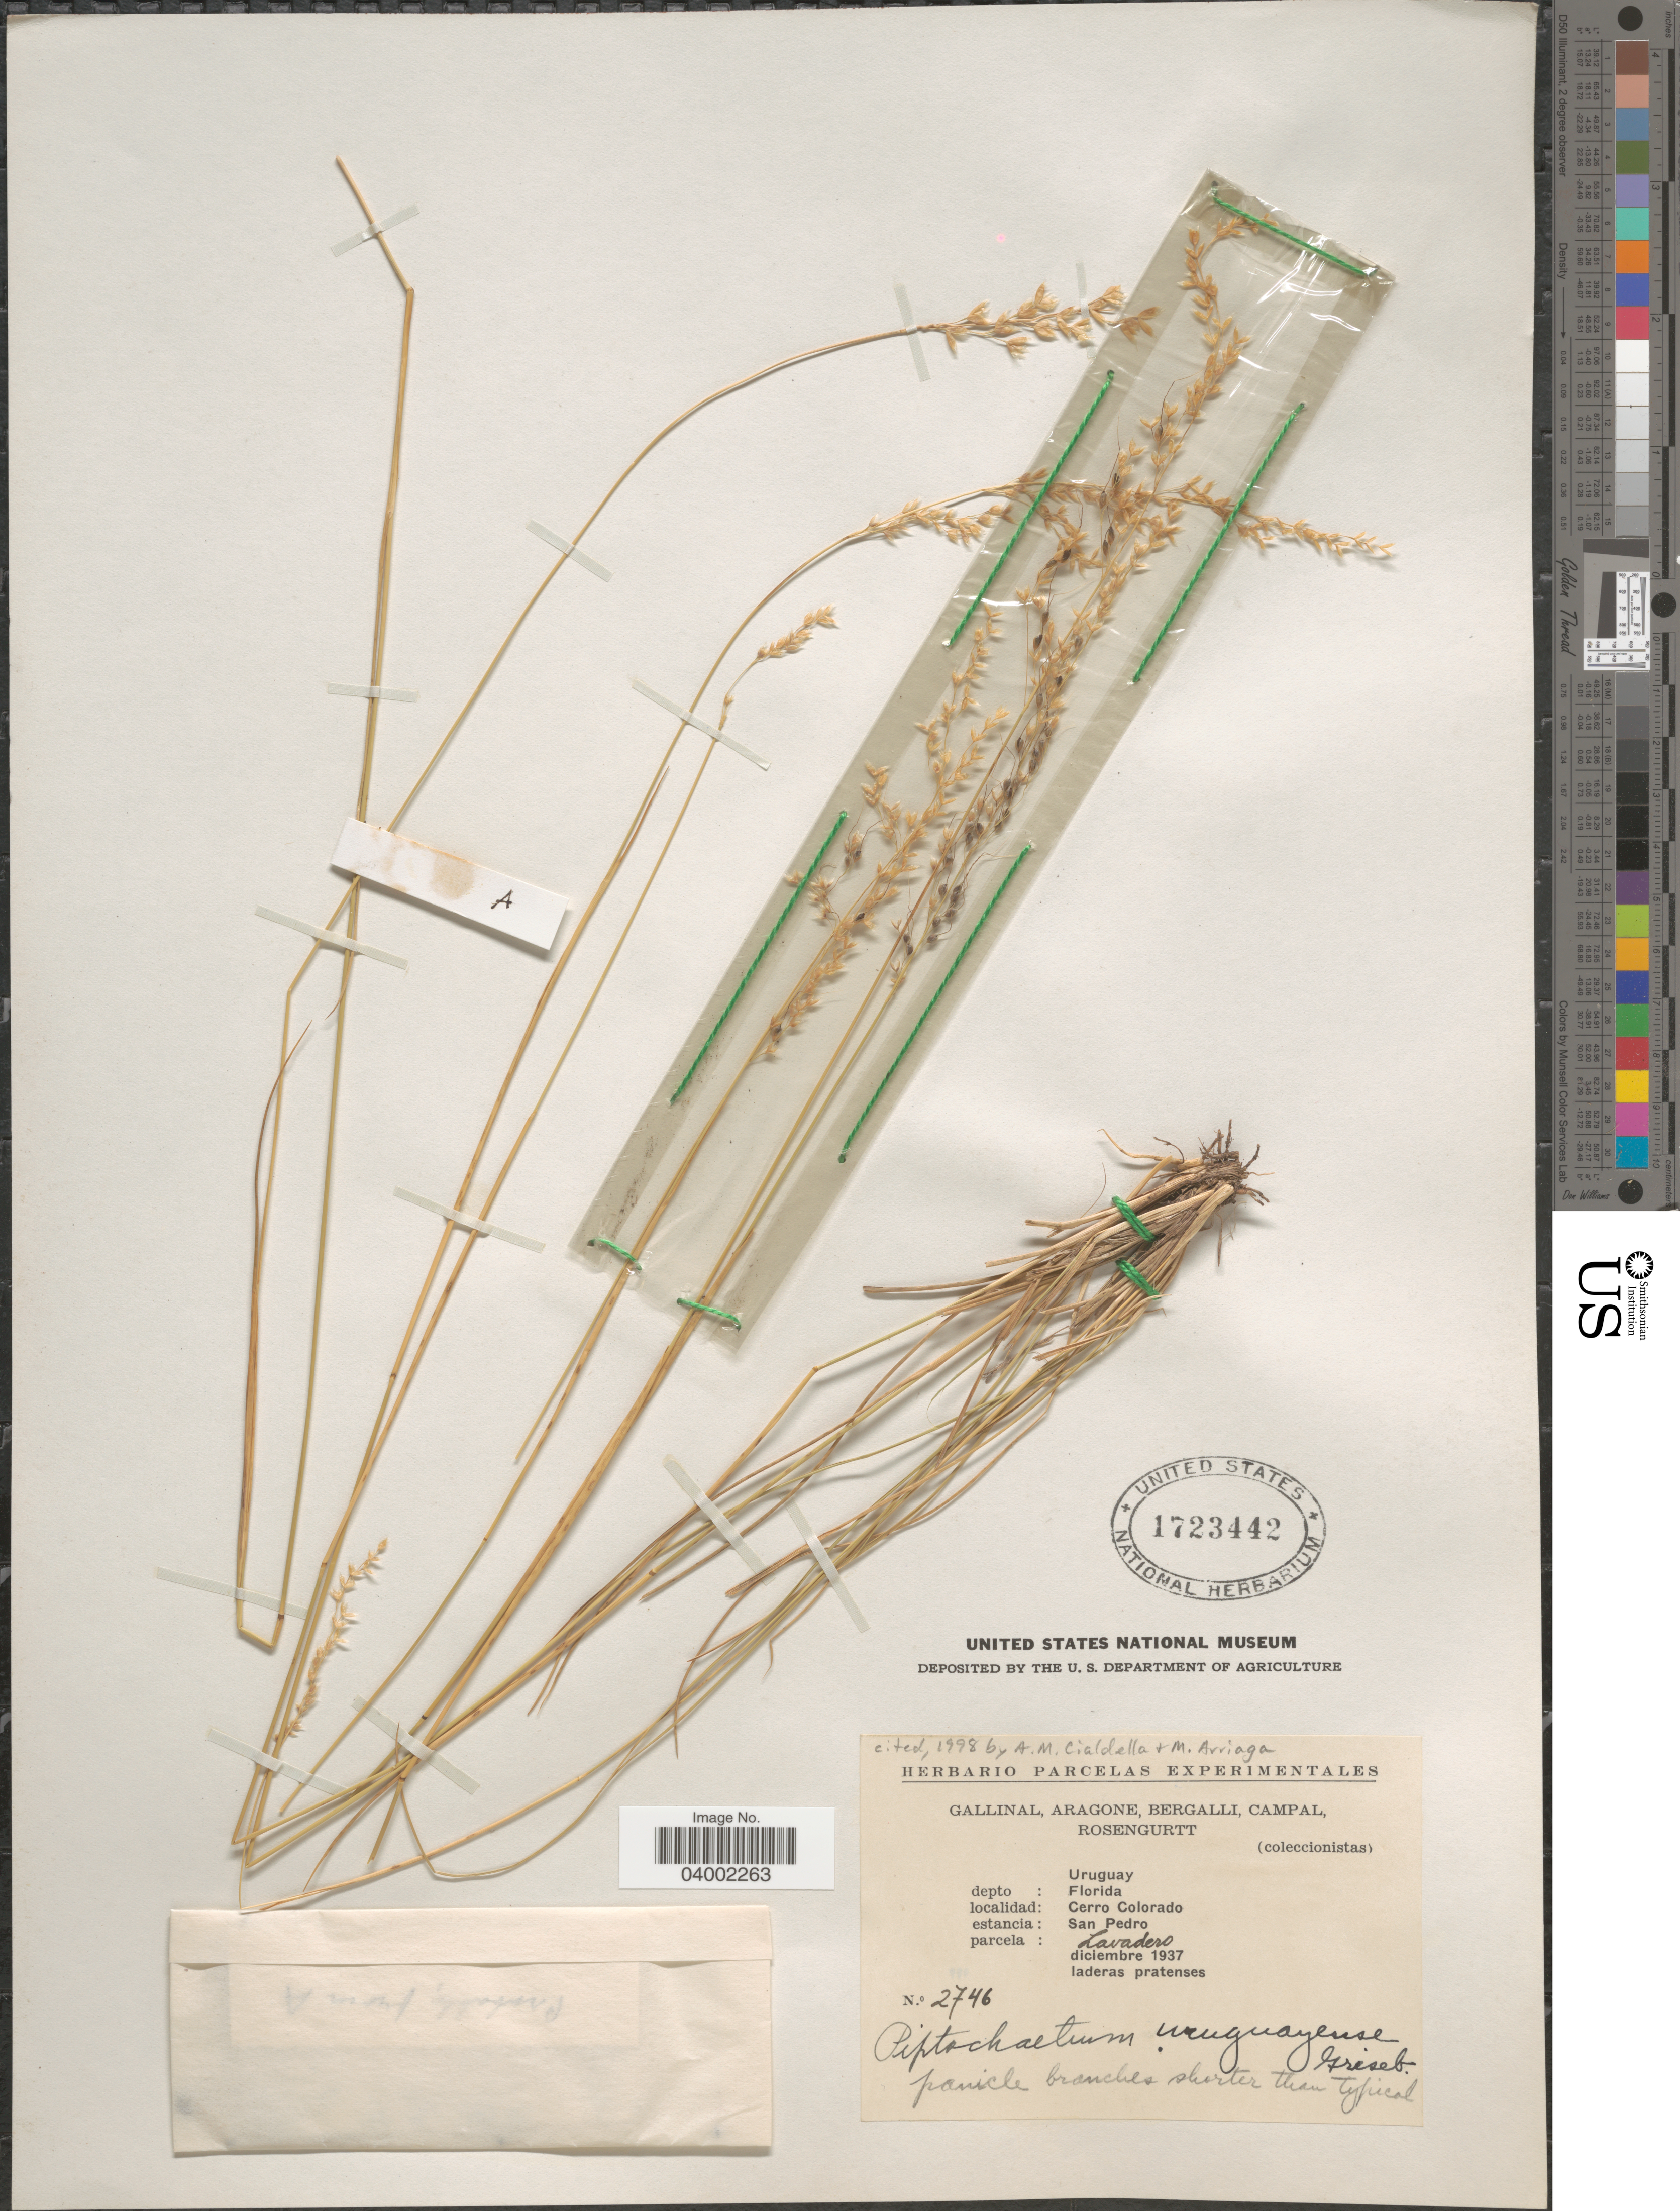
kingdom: Plantae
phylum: Tracheophyta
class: Liliopsida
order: Poales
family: Poaceae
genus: Piptochaetium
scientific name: Piptochaetium uruguense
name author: Griseb.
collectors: -. Gallinal, -- Aragone, -- Bergalli, -- Campal & Rosengurtt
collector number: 2746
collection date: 1937-12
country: Uruguay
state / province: Florida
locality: Depto: Florida. Cerro Colorado. Estancia: San Pedro. Parcela: Lavadero.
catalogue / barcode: US 1723442